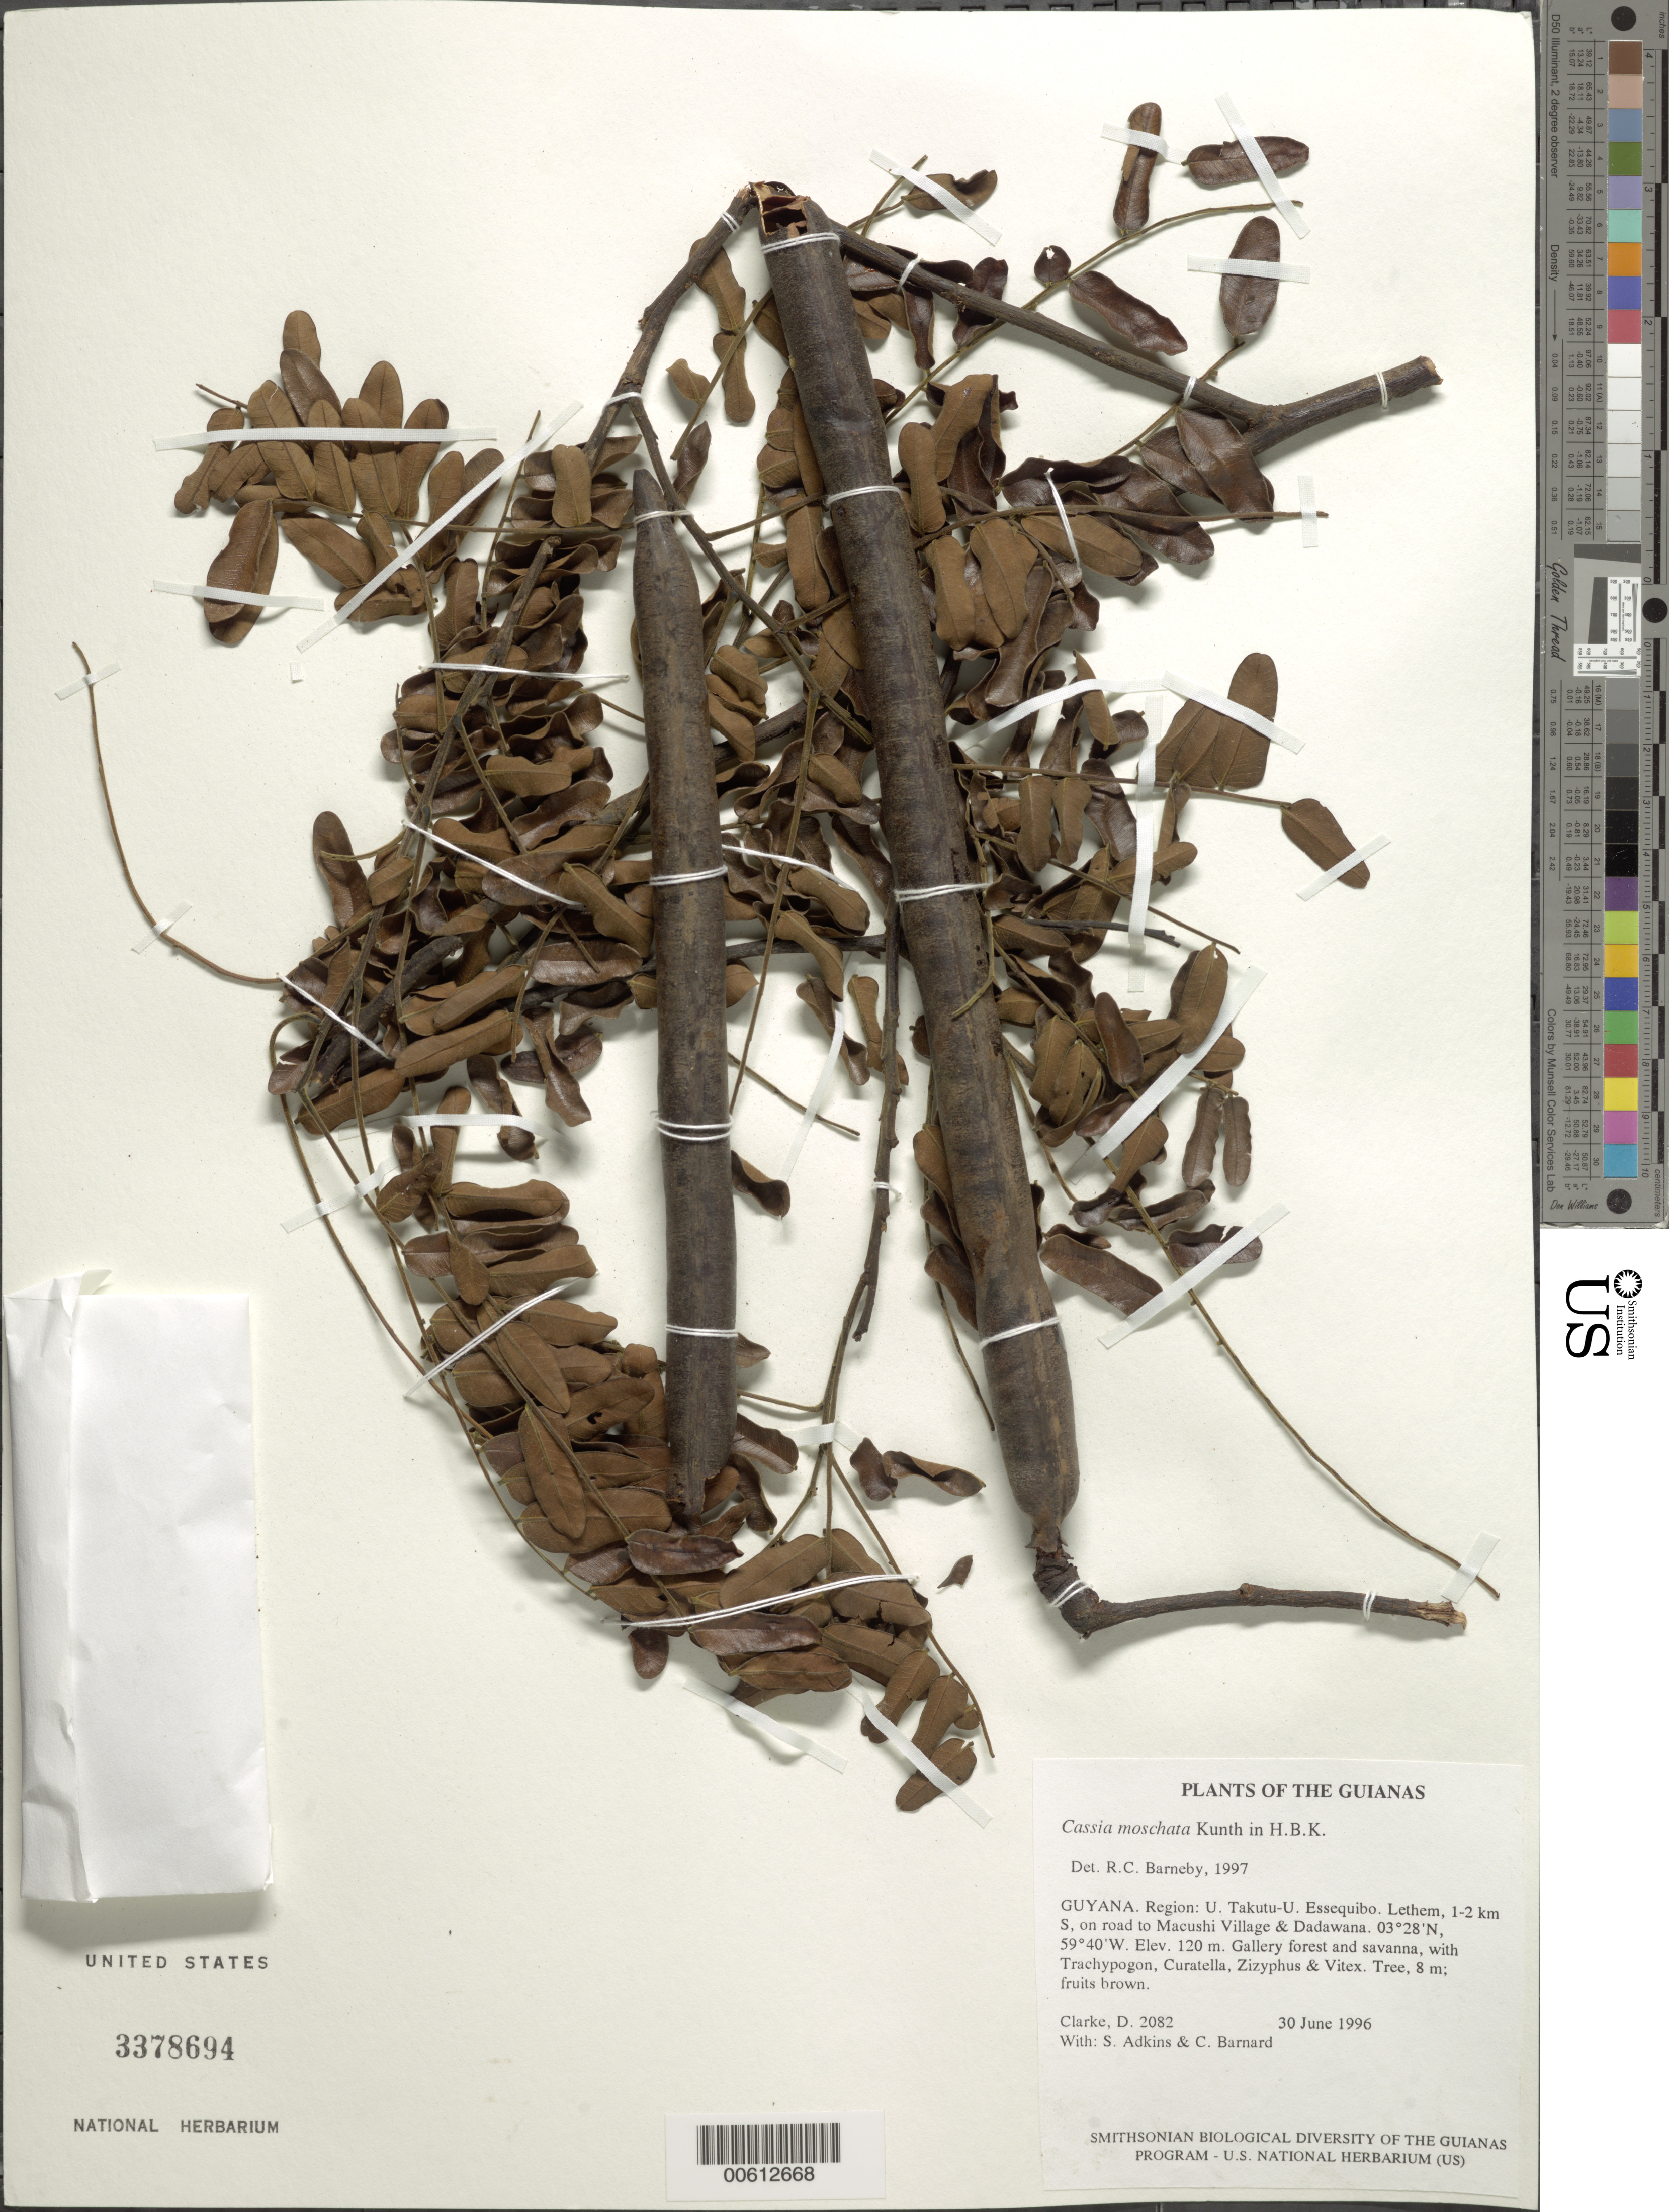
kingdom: Plantae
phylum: Tracheophyta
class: Magnoliopsida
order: Fabales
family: Fabaceae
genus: Cassia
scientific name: Cassia moschata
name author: Kunth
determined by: Barneby, Rupert C., (NY)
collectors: H. D. Clarke, S. Adkins & C. Bernard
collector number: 2082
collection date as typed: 30 June 1996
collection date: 1996-06-30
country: Guyana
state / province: U. Takutu-U. Essequibo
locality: Lethem, 1-2 km S, on road to Macushi Village & Dadawana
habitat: Gallery forest and savanna, with Trachypogon, Curatella, Zizyphus & Vitex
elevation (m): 120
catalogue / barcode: US 3378694